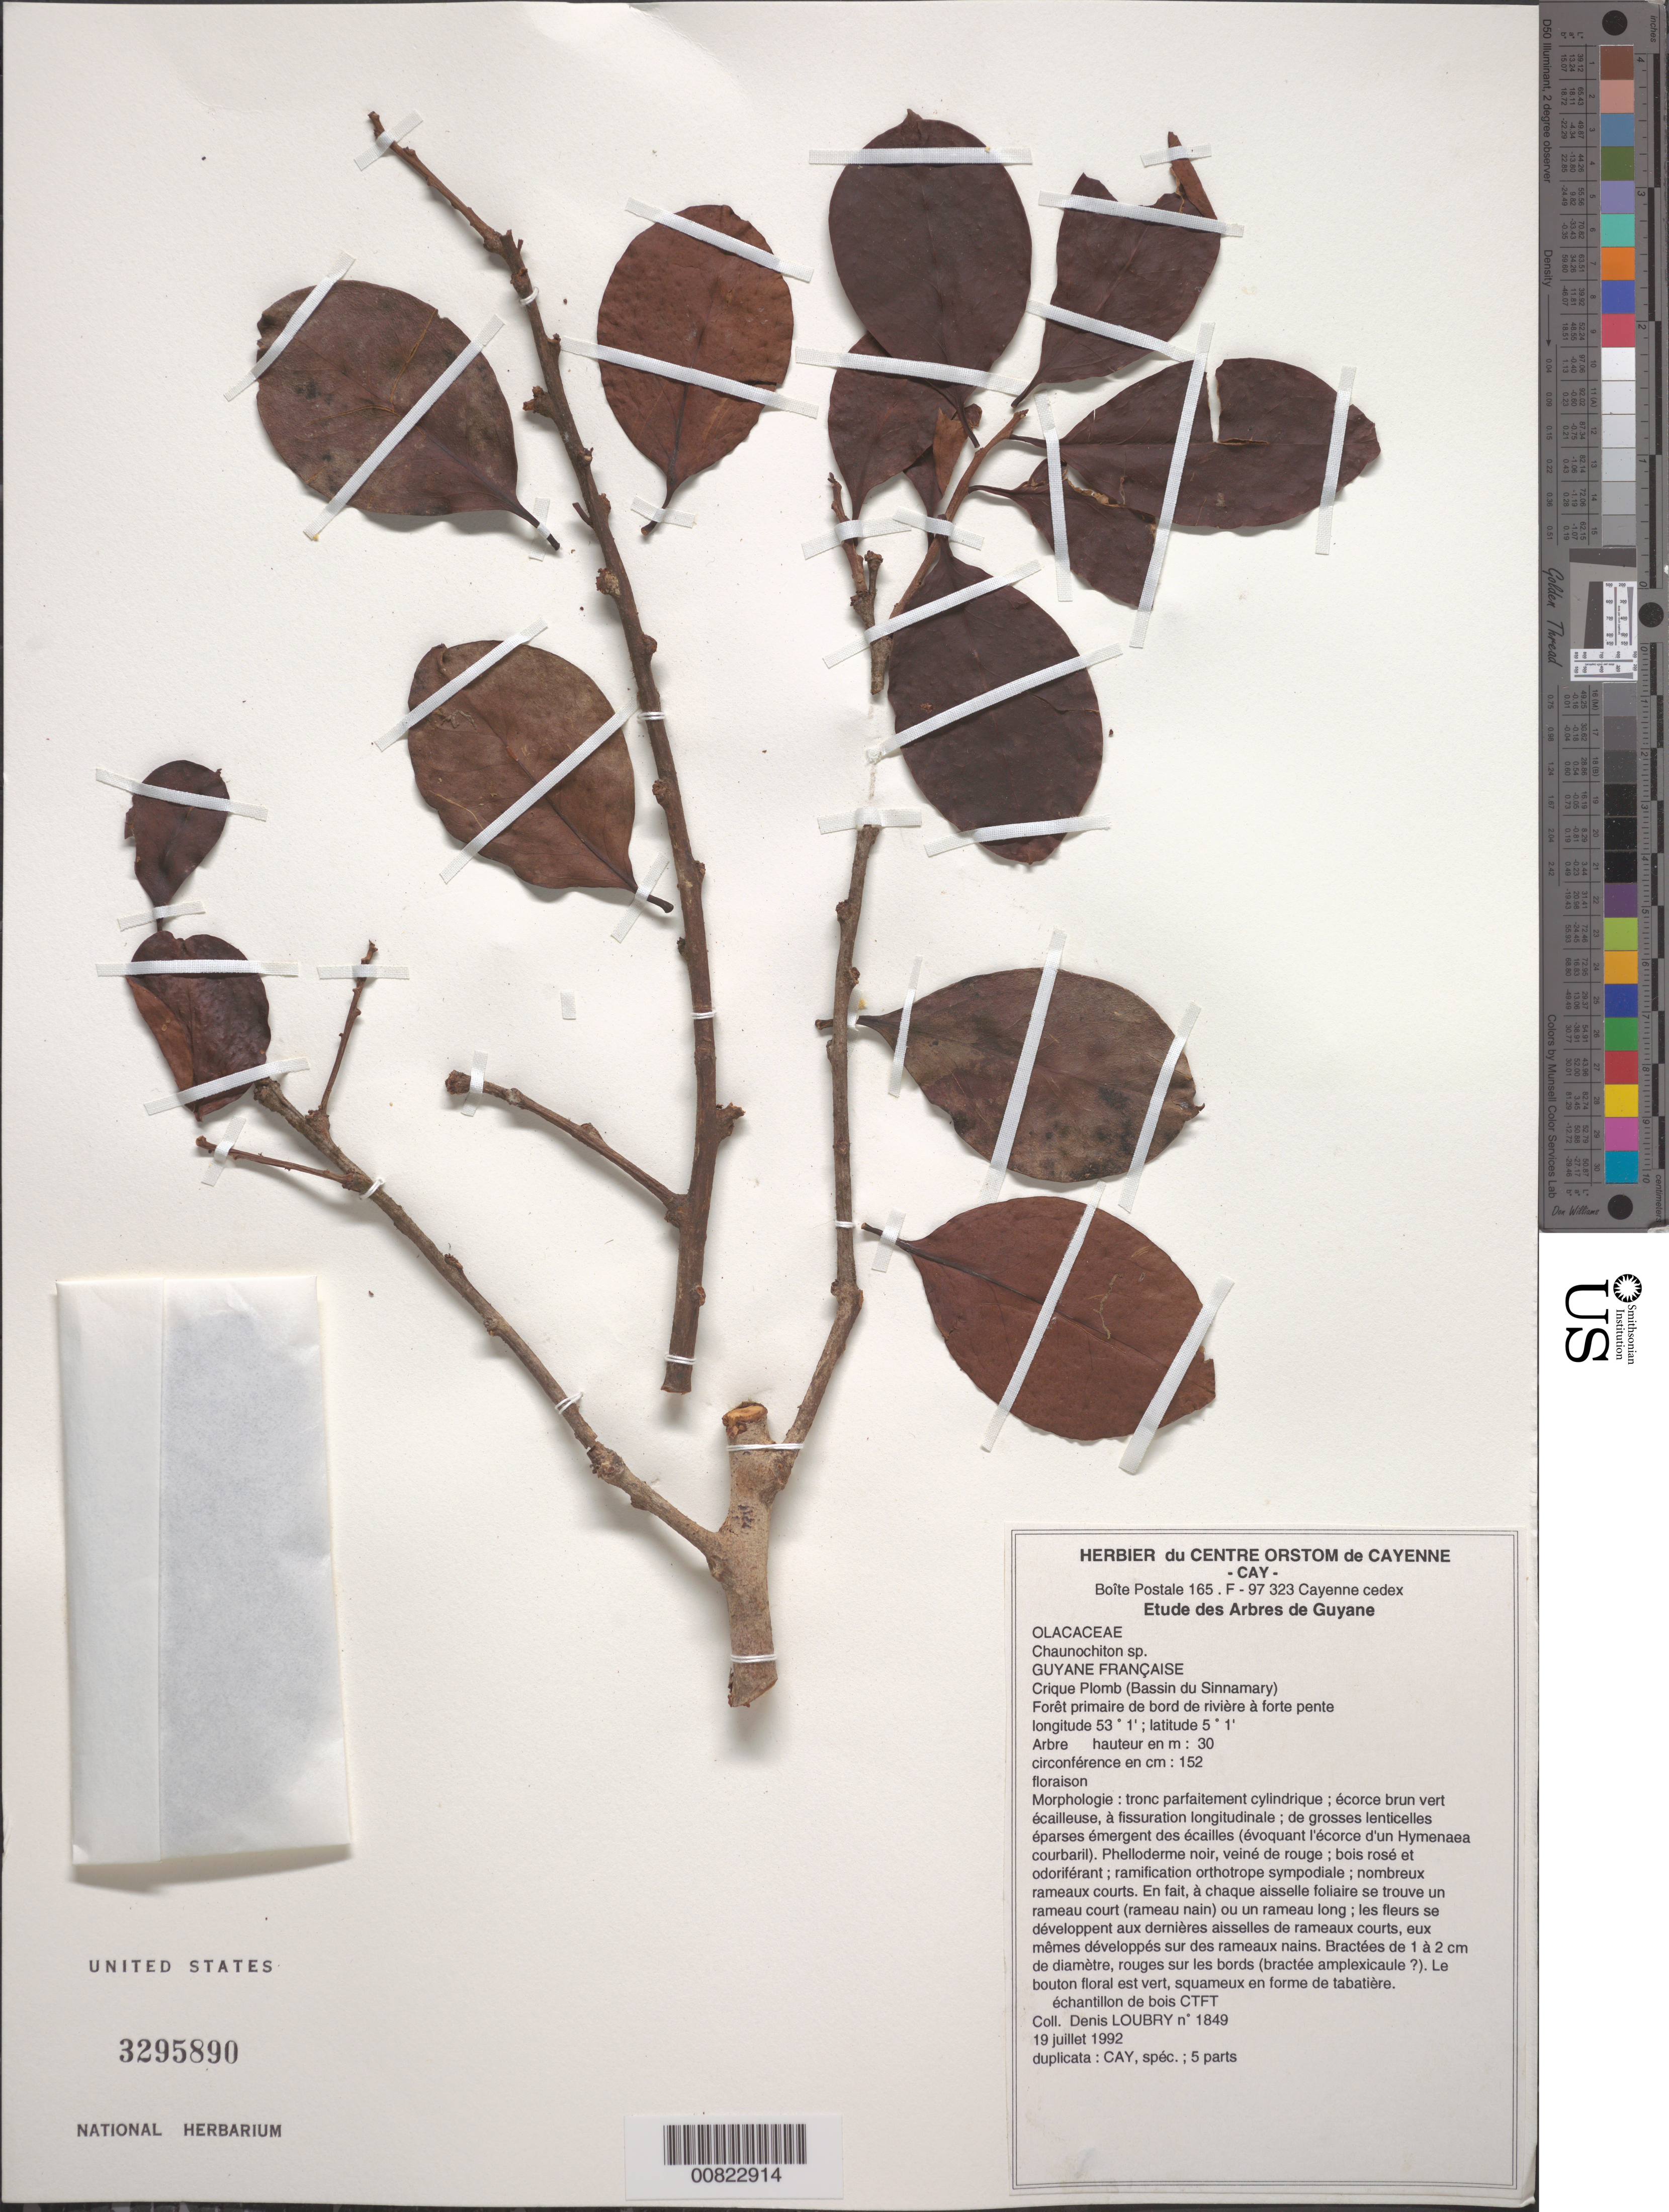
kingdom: Plantae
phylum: Tracheophyta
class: Magnoliopsida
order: Santalales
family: Aptandraceae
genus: Chaunochiton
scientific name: Chaunochiton sp.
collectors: D. Loubry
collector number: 1849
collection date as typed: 19-Jul-92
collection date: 1992-07-19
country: French Guiana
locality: Crique Plomb, Bassin du Sinnamary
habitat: Primary forest along river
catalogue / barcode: US 3295890